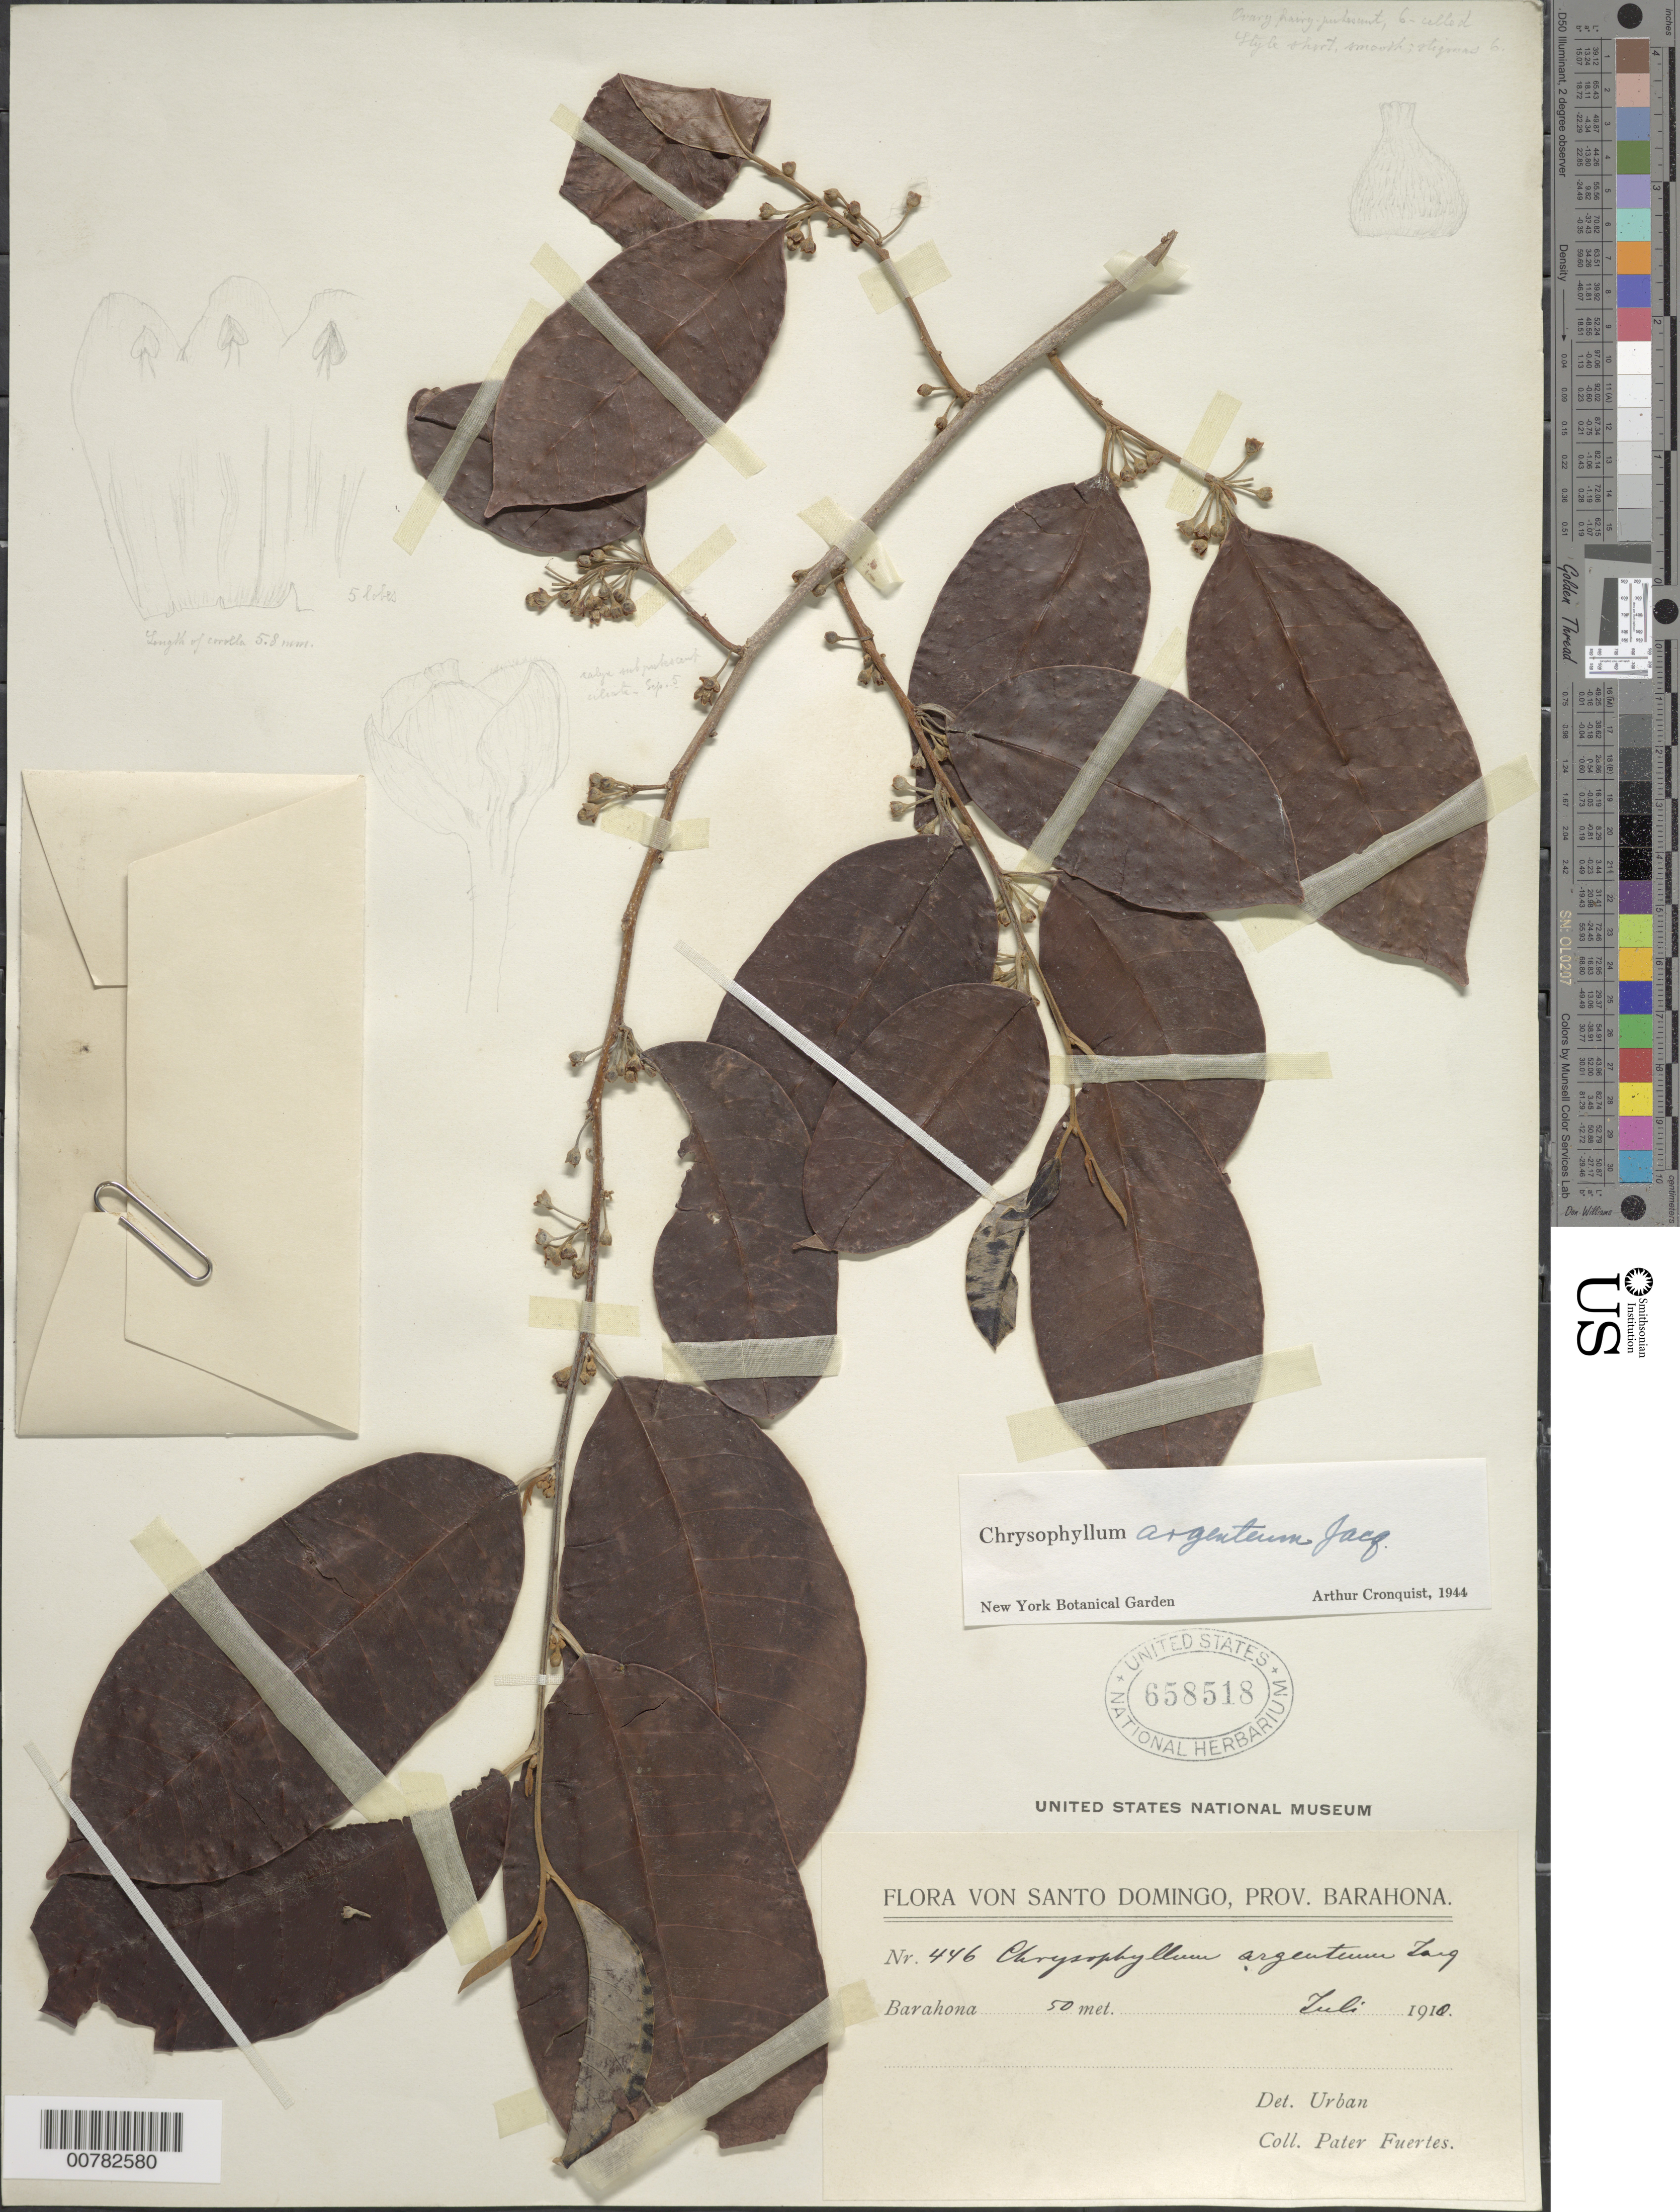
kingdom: Plantae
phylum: Tracheophyta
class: Magnoliopsida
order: Ericales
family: Sapotaceae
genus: Chrysophyllum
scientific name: Chrysophyllum argenteum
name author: Jacq.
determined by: Cronquist, A. J.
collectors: M. D. Fuertes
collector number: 446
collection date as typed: Jul 1910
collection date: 1910-07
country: Dominican Republic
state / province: Barahona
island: Hispaniola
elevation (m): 50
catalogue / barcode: US 658518